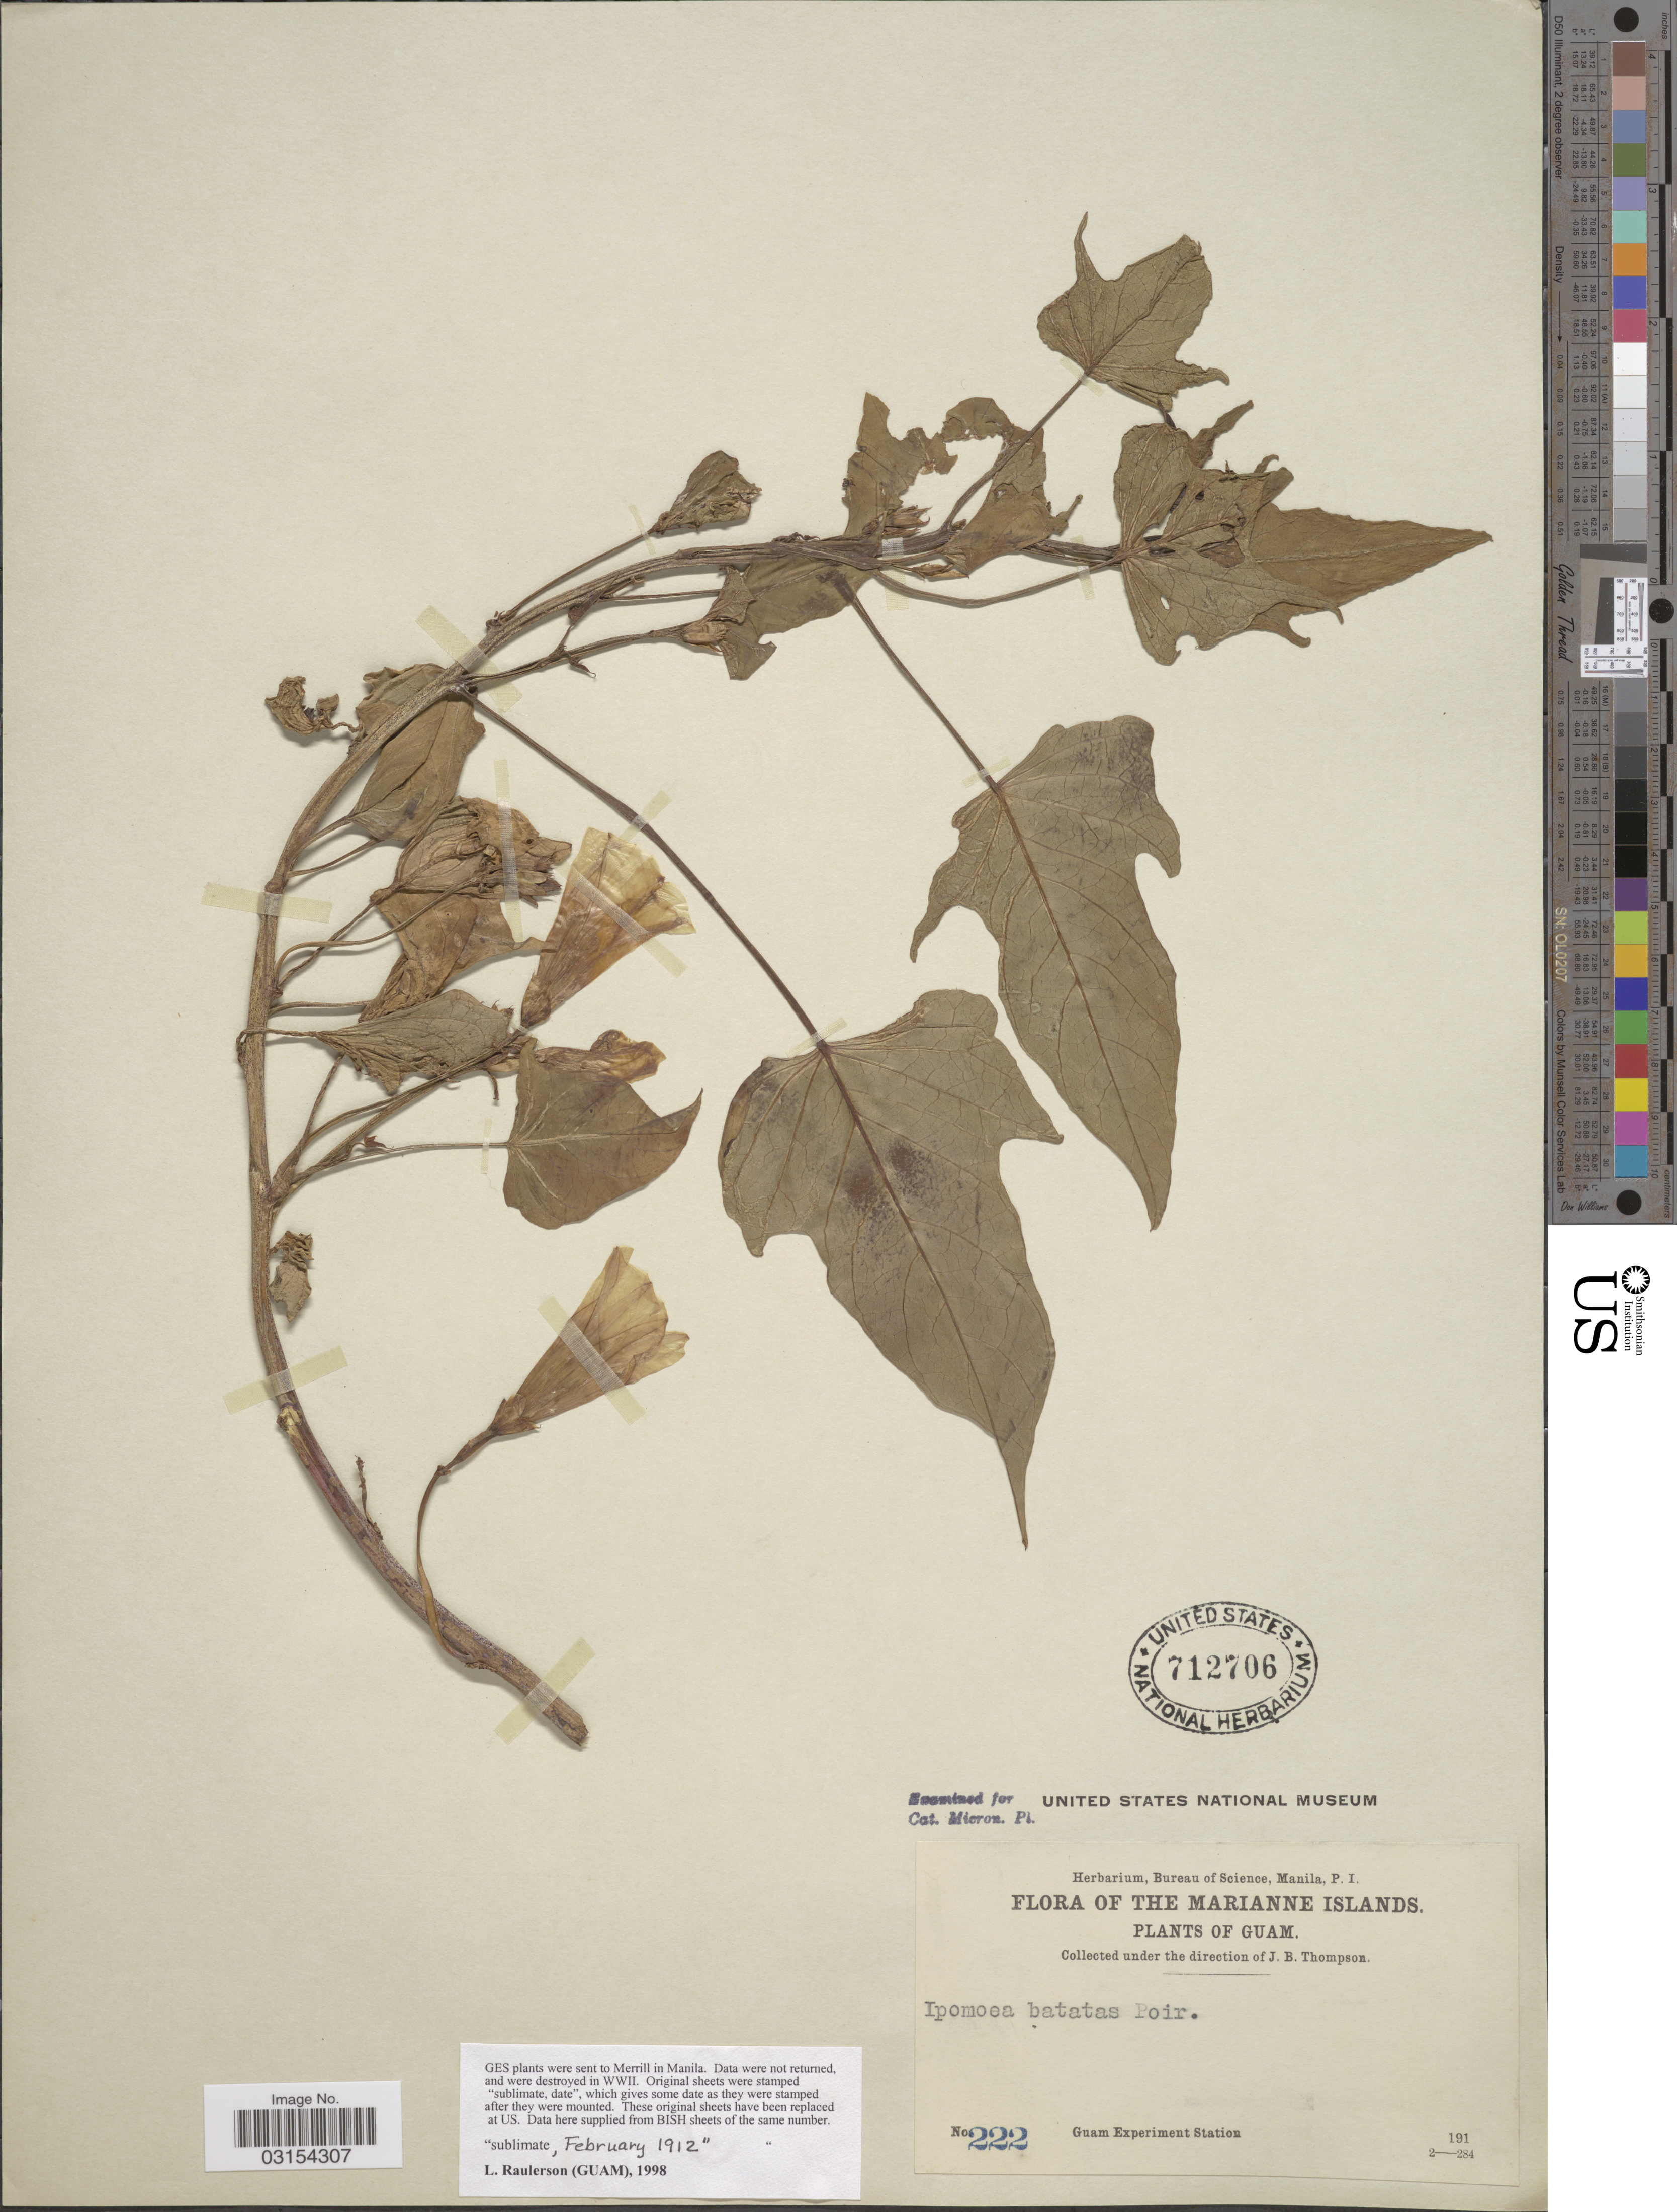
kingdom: Plantae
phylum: Tracheophyta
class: Magnoliopsida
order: Solanales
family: Convolvulaceae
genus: Ipomoea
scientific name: Ipomoea batatas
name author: (L.) Lam.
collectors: Guam Exp. Sta.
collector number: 222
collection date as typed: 191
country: Guam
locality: The Marianne Islands.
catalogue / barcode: US 712706